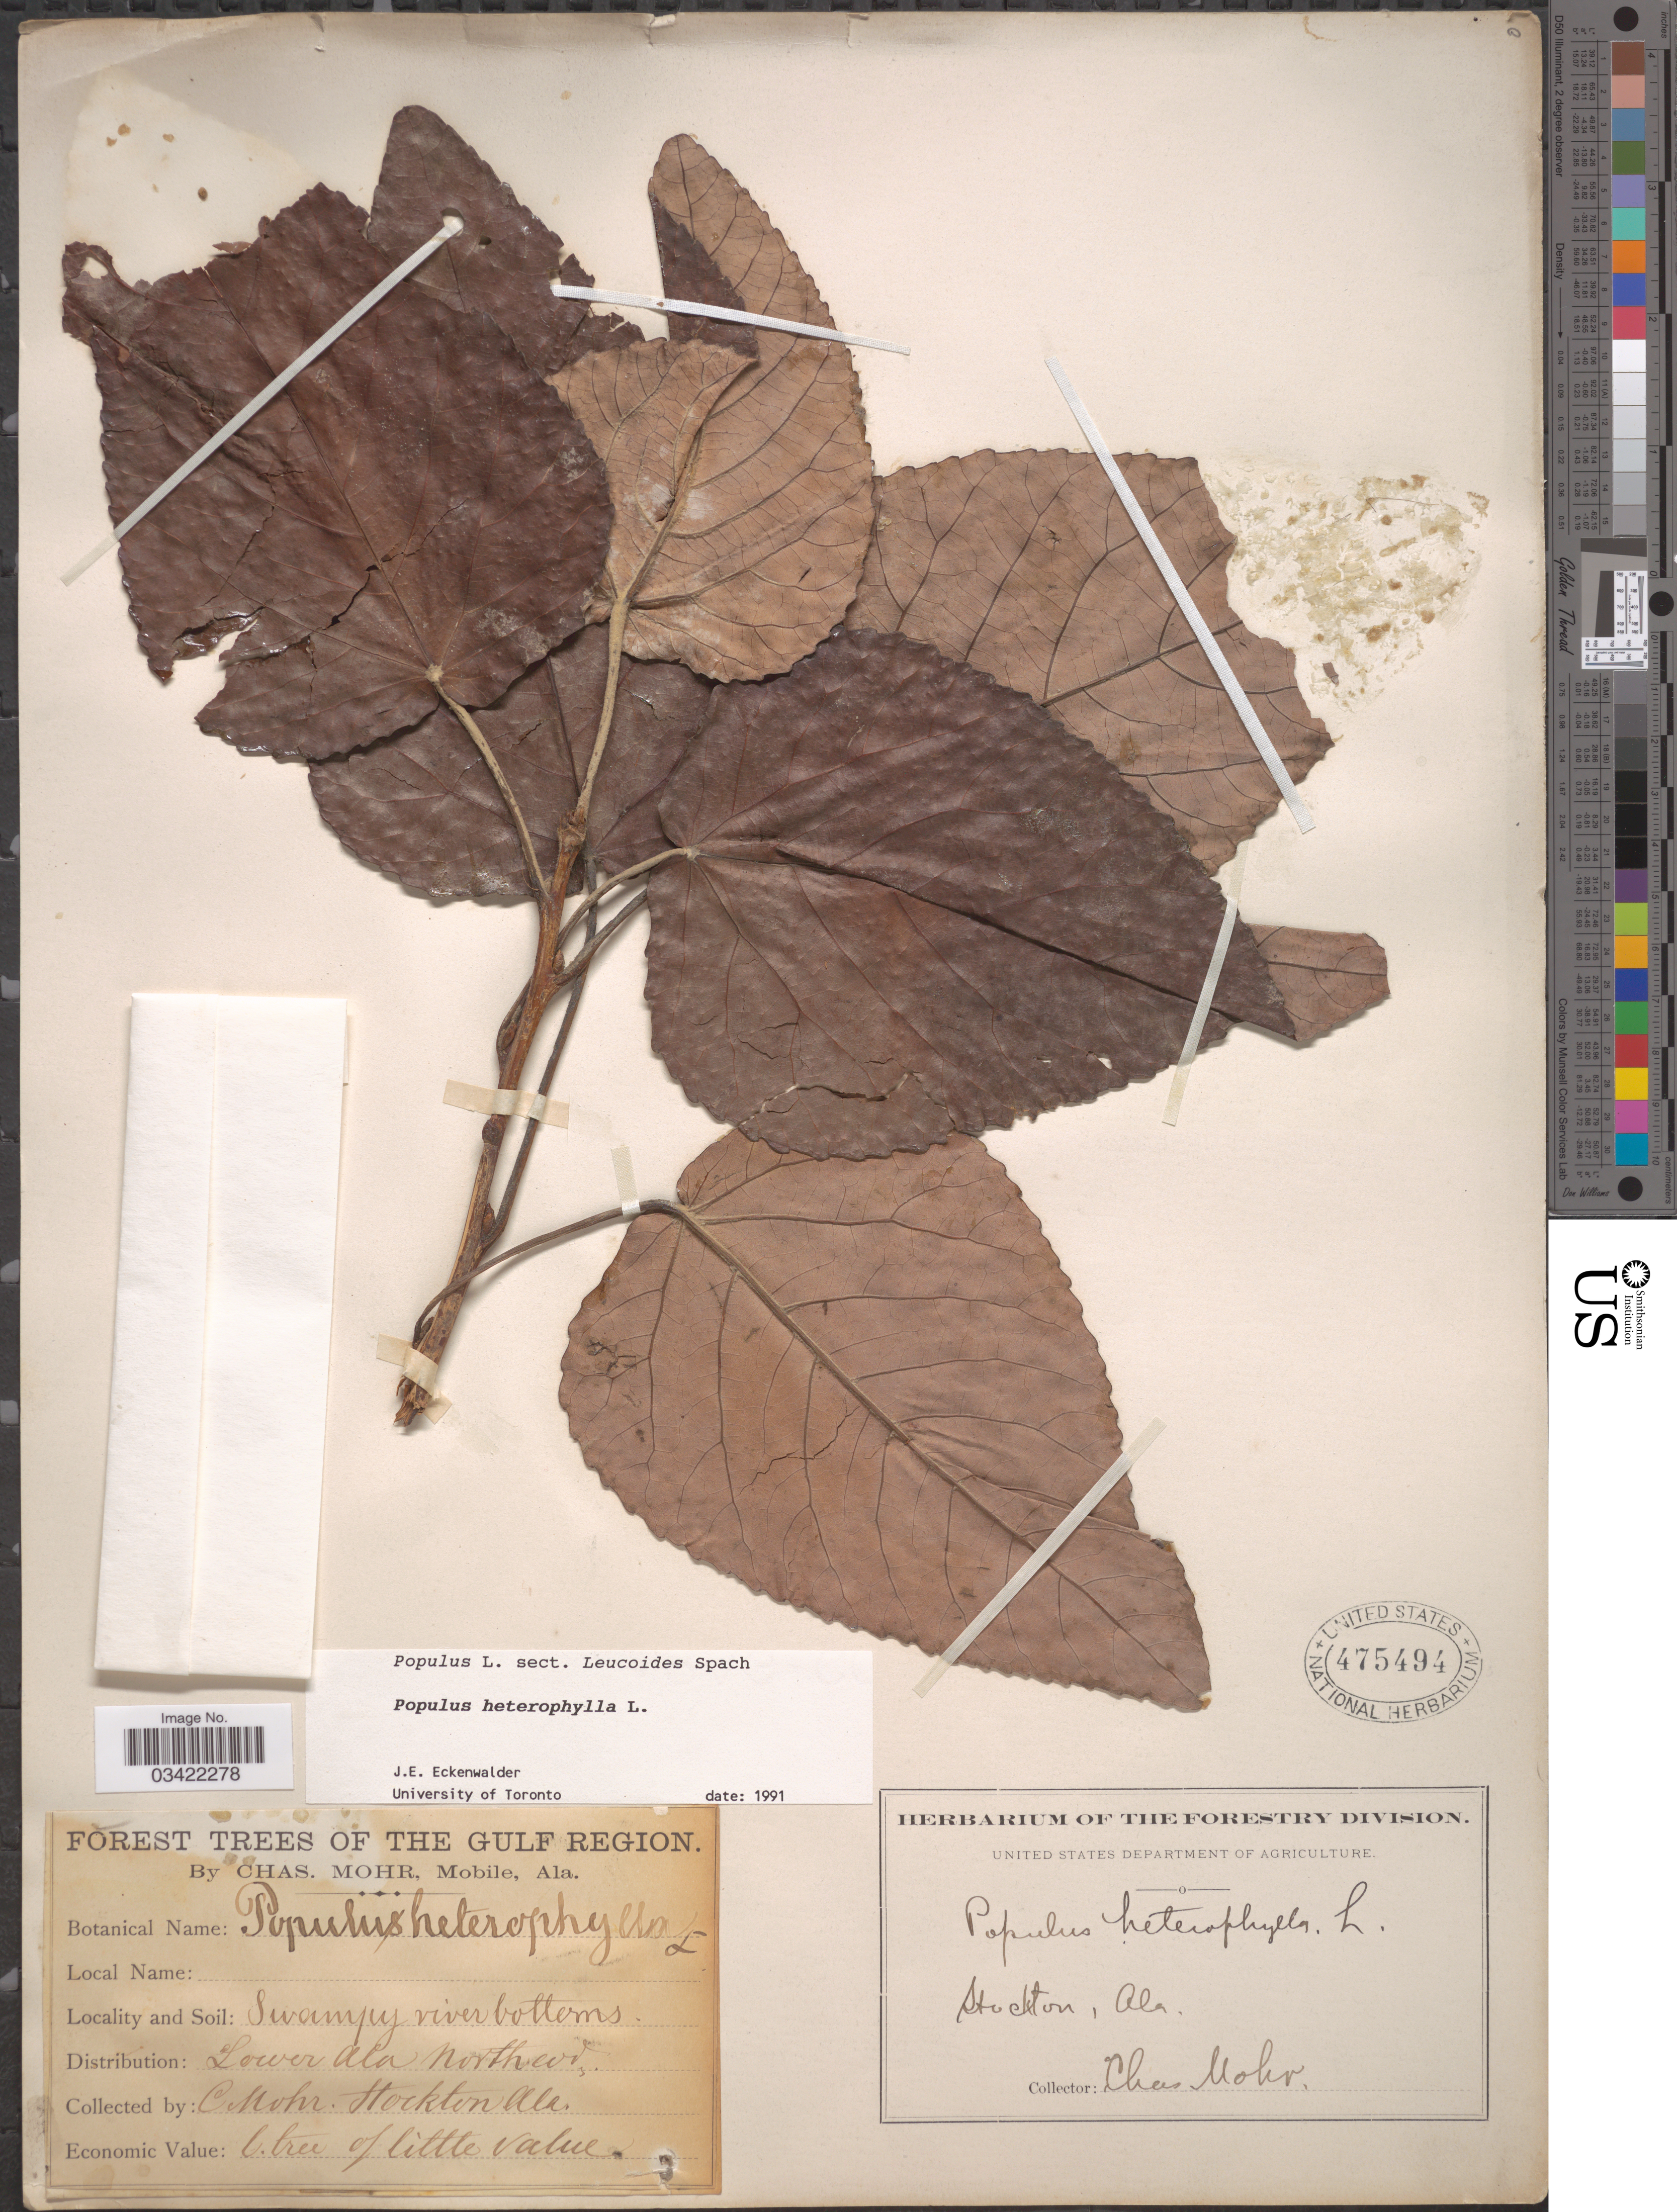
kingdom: Plantae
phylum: Tracheophyta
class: Magnoliopsida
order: Malpighiales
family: Salicaceae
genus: Populus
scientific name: Populus heterophylla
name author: L.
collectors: Mohr, C. T. (herbarium)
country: United States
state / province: Alabama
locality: The Gulf Region. Stockton Ala.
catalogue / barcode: US 475494